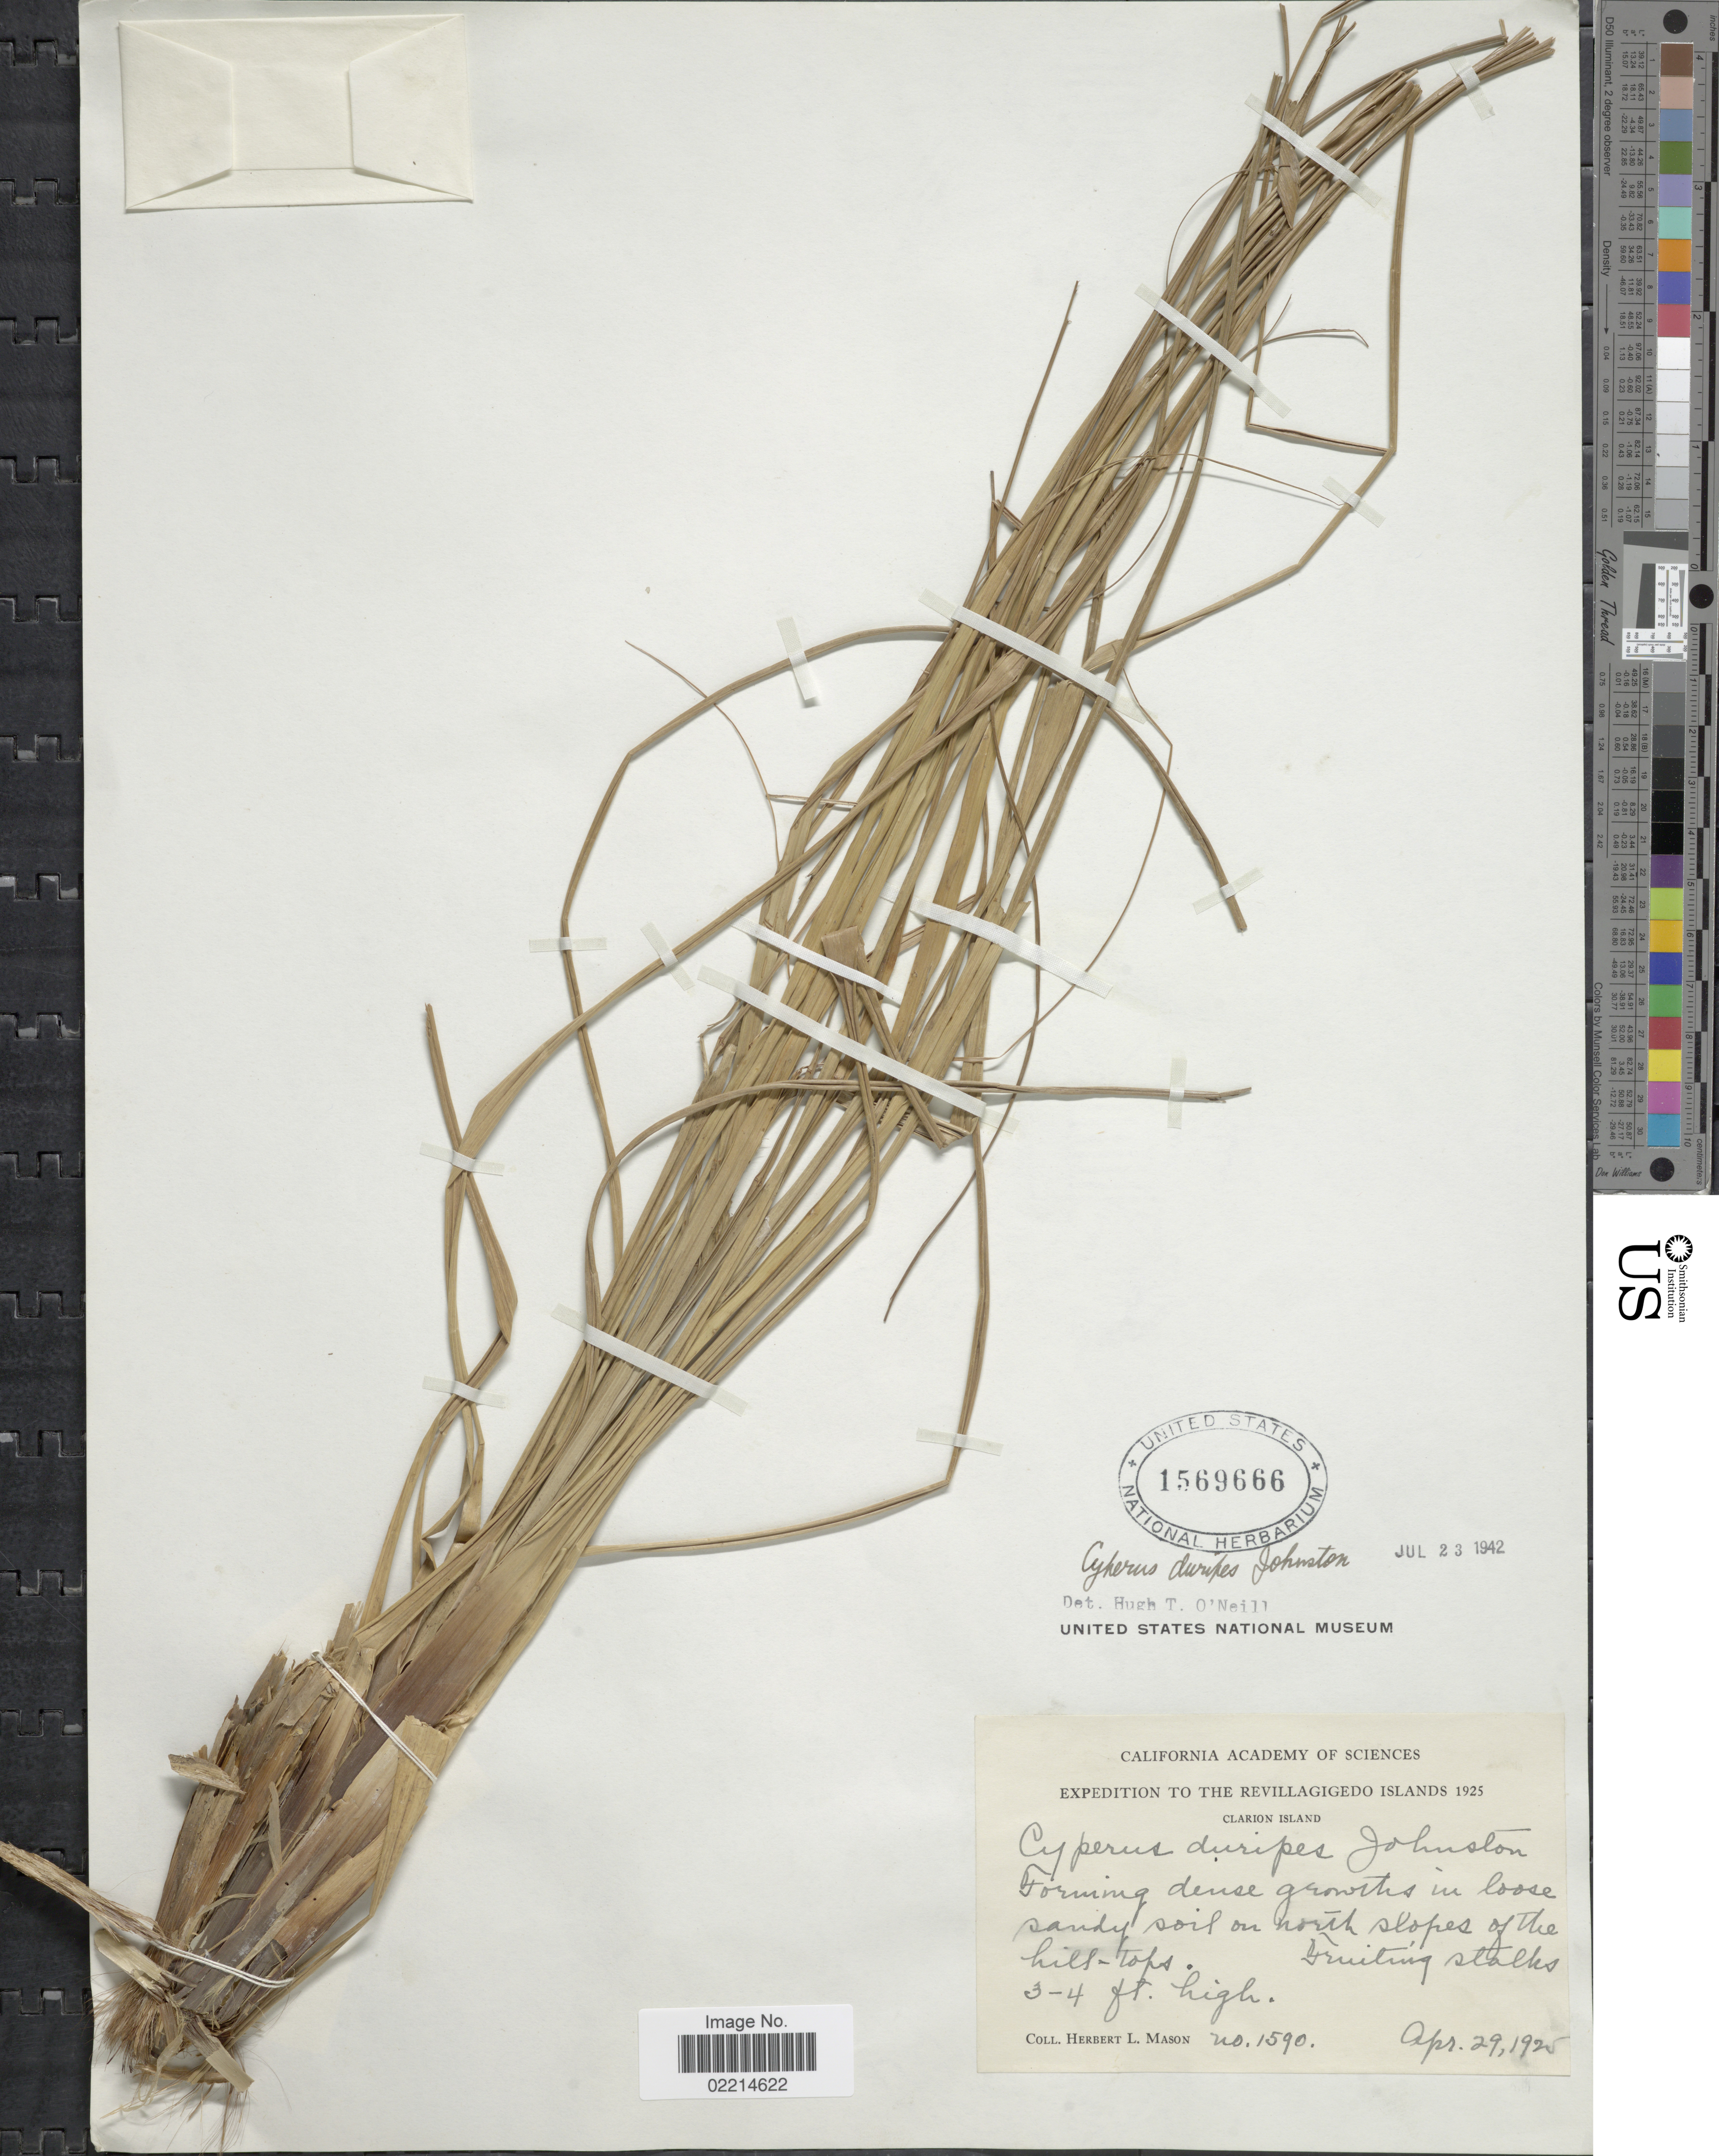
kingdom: Plantae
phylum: Tracheophyta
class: Liliopsida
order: Poales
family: Cyperaceae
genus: Cyperus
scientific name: Cyperus duripes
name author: I.M. Johnst.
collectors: H. L. Mason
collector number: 1590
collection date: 1925-04-29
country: Mexico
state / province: Colima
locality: Revillagigedo Islands. Clarion Island. Forming dense growths in loose sandy soil on north slopes of the hill-tops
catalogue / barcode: US 1569666